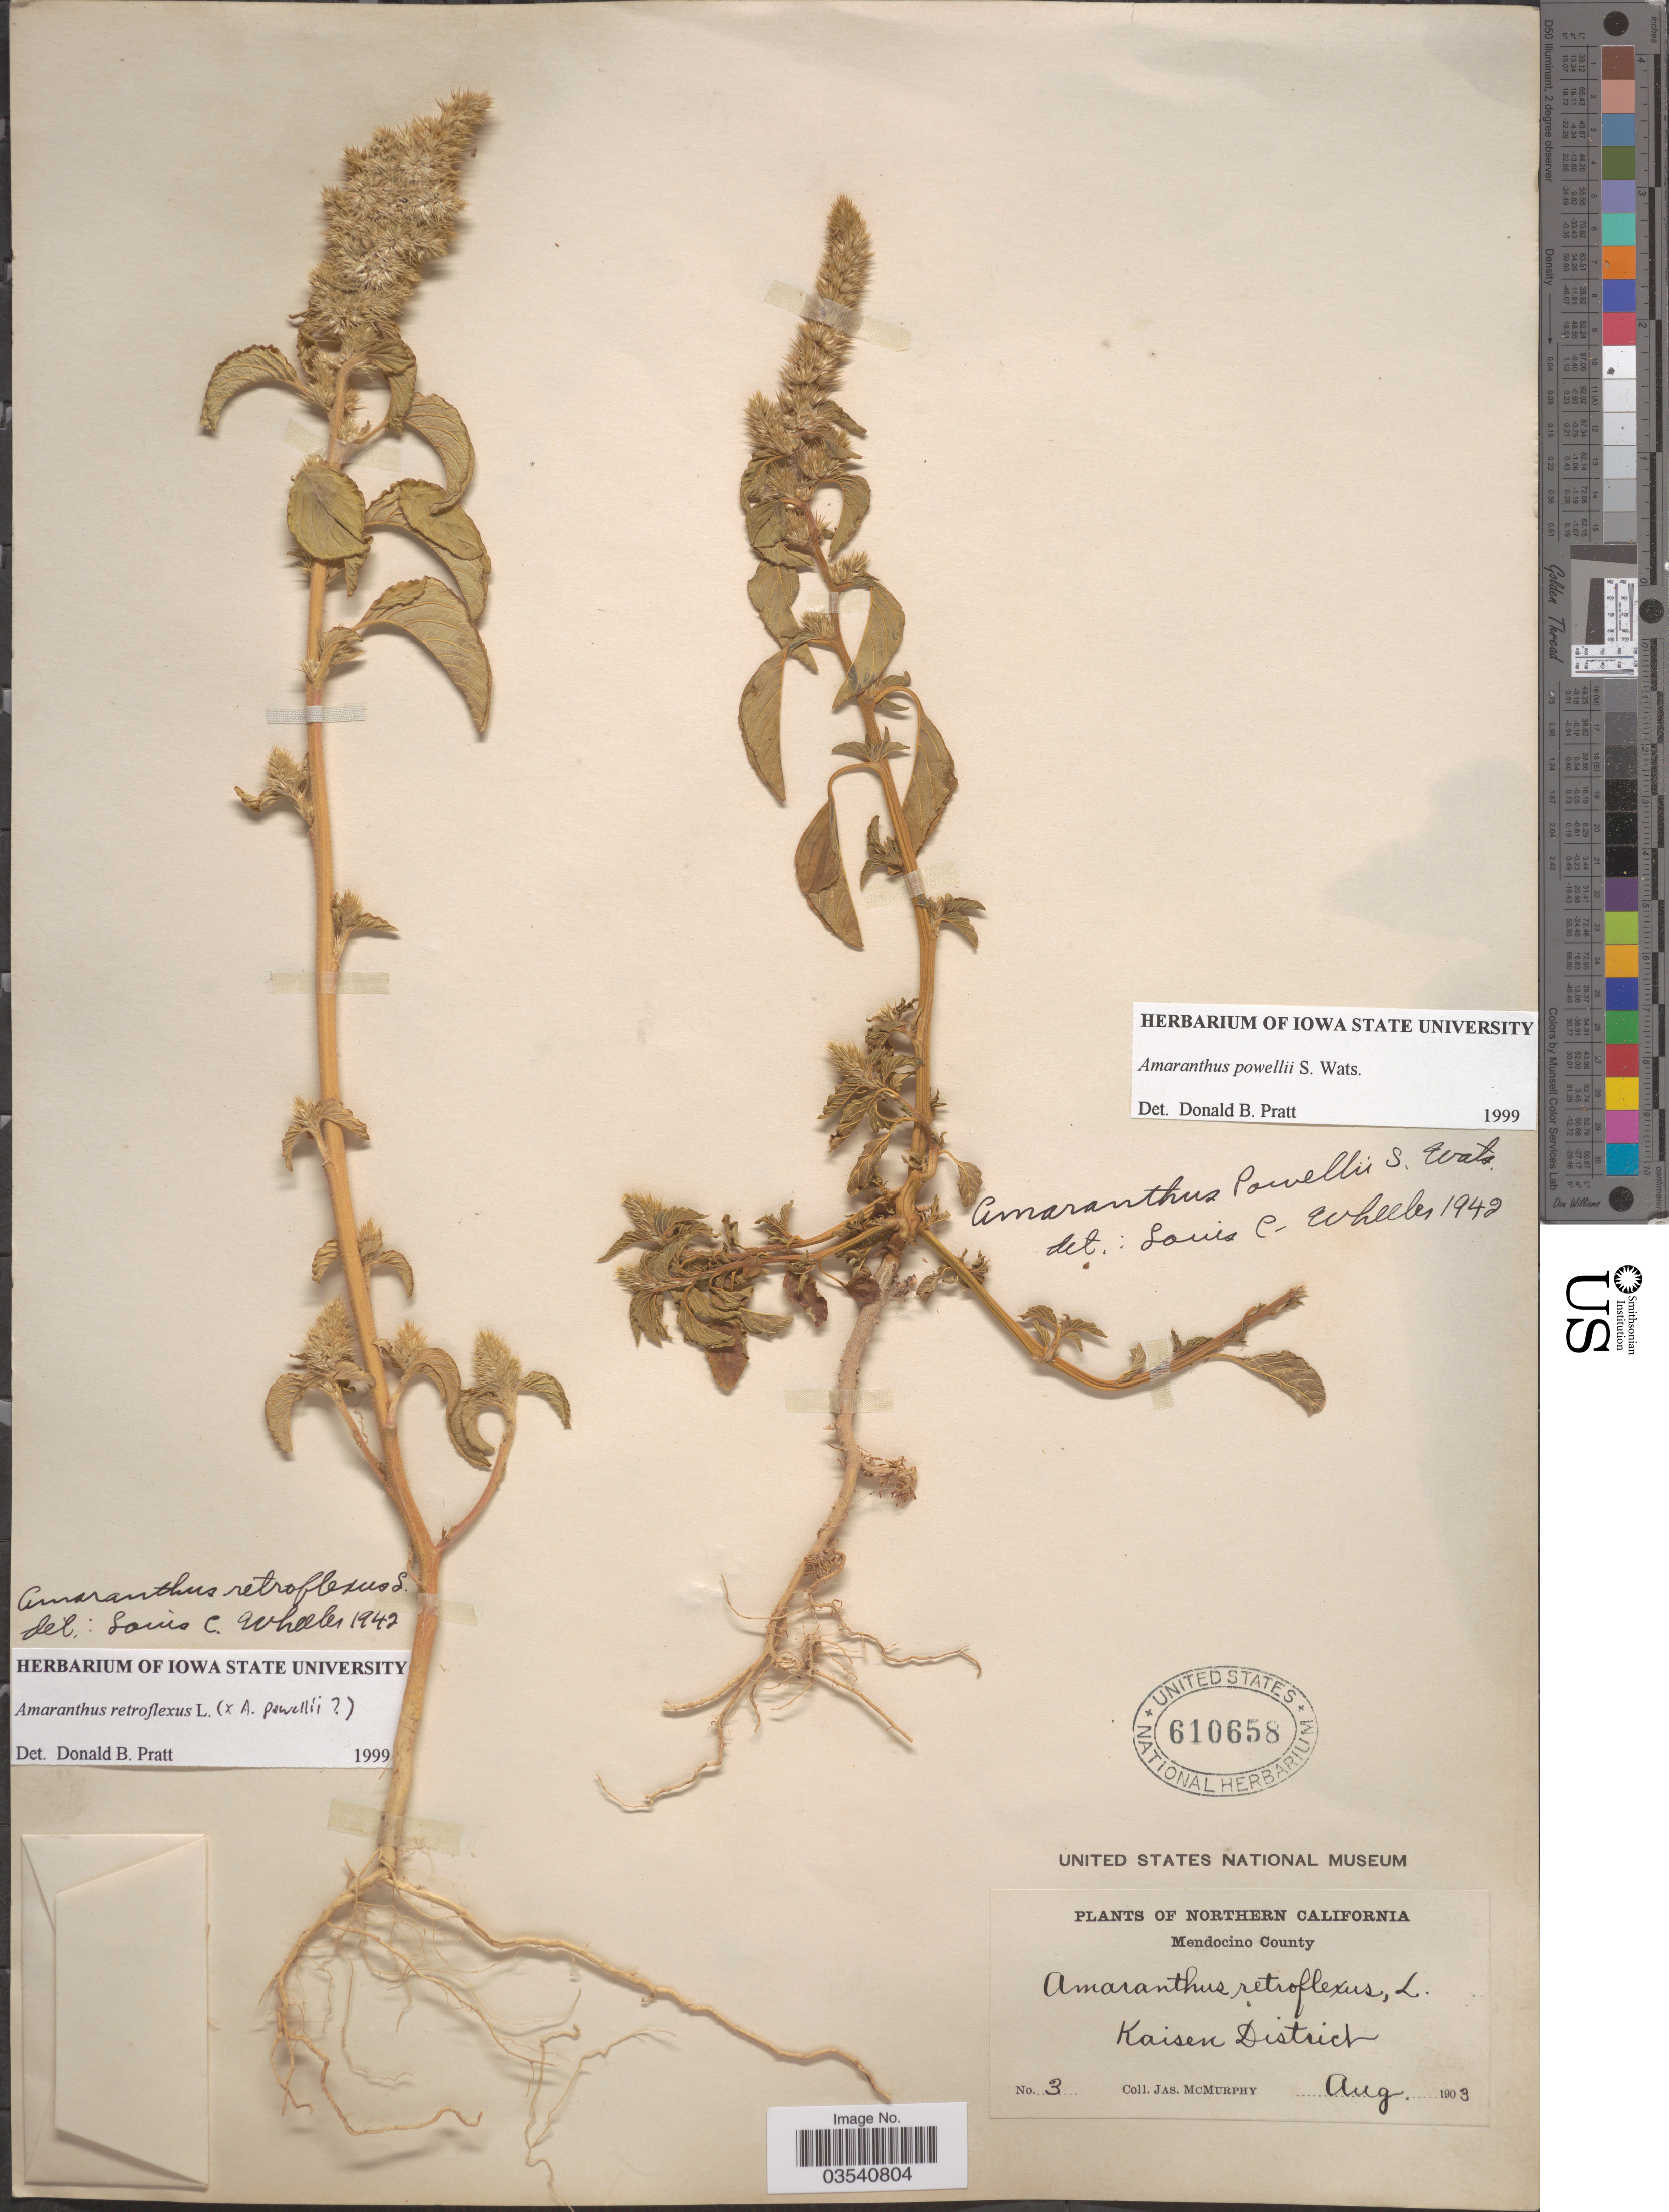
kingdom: Plantae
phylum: Tracheophyta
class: Magnoliopsida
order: Caryophyllales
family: Amaranthaceae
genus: Amaranthus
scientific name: Amaranthus powellii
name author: S. Watson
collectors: J. McMurphy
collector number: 3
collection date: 1903-08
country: United States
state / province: California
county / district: Mendocino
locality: Northern California. Mendocino County. Kaisen District.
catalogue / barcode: US 610658